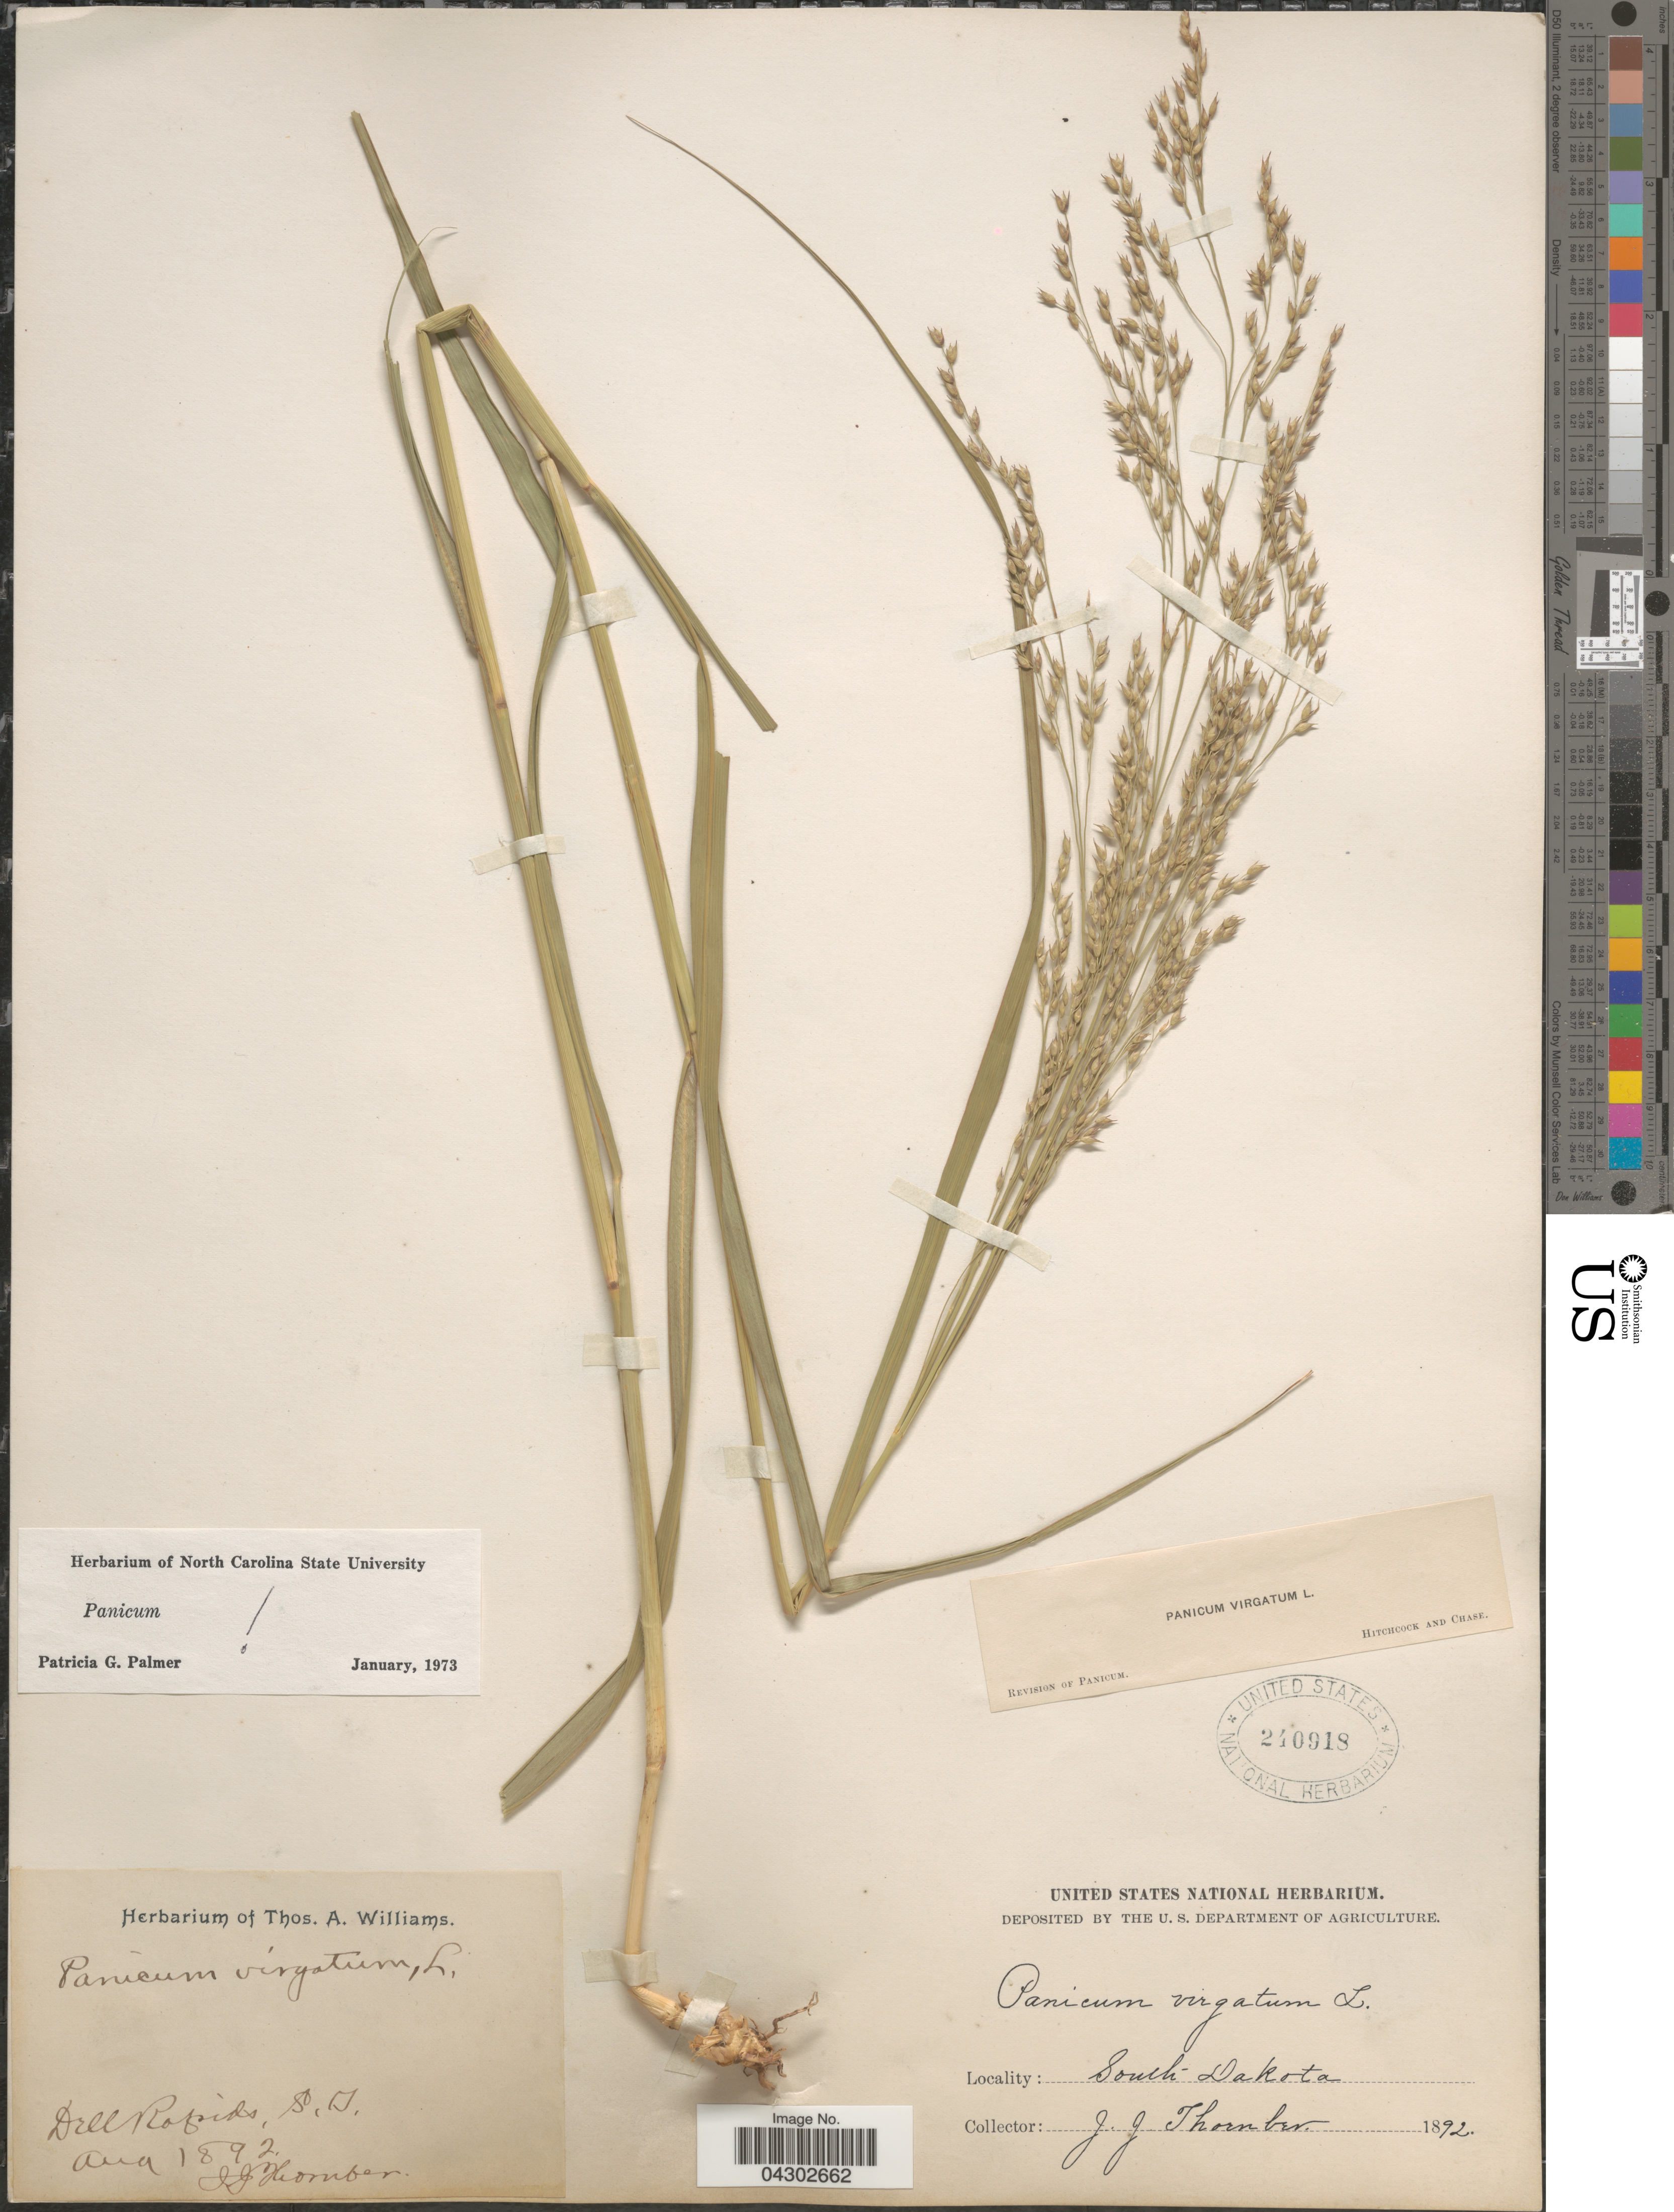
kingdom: Plantae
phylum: Tracheophyta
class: Liliopsida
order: Poales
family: Poaceae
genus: Panicum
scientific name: Panicum virgatum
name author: L.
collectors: J. Thomber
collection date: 1892-08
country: United States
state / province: South Dakota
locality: Dell Rapids.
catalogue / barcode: US 240918